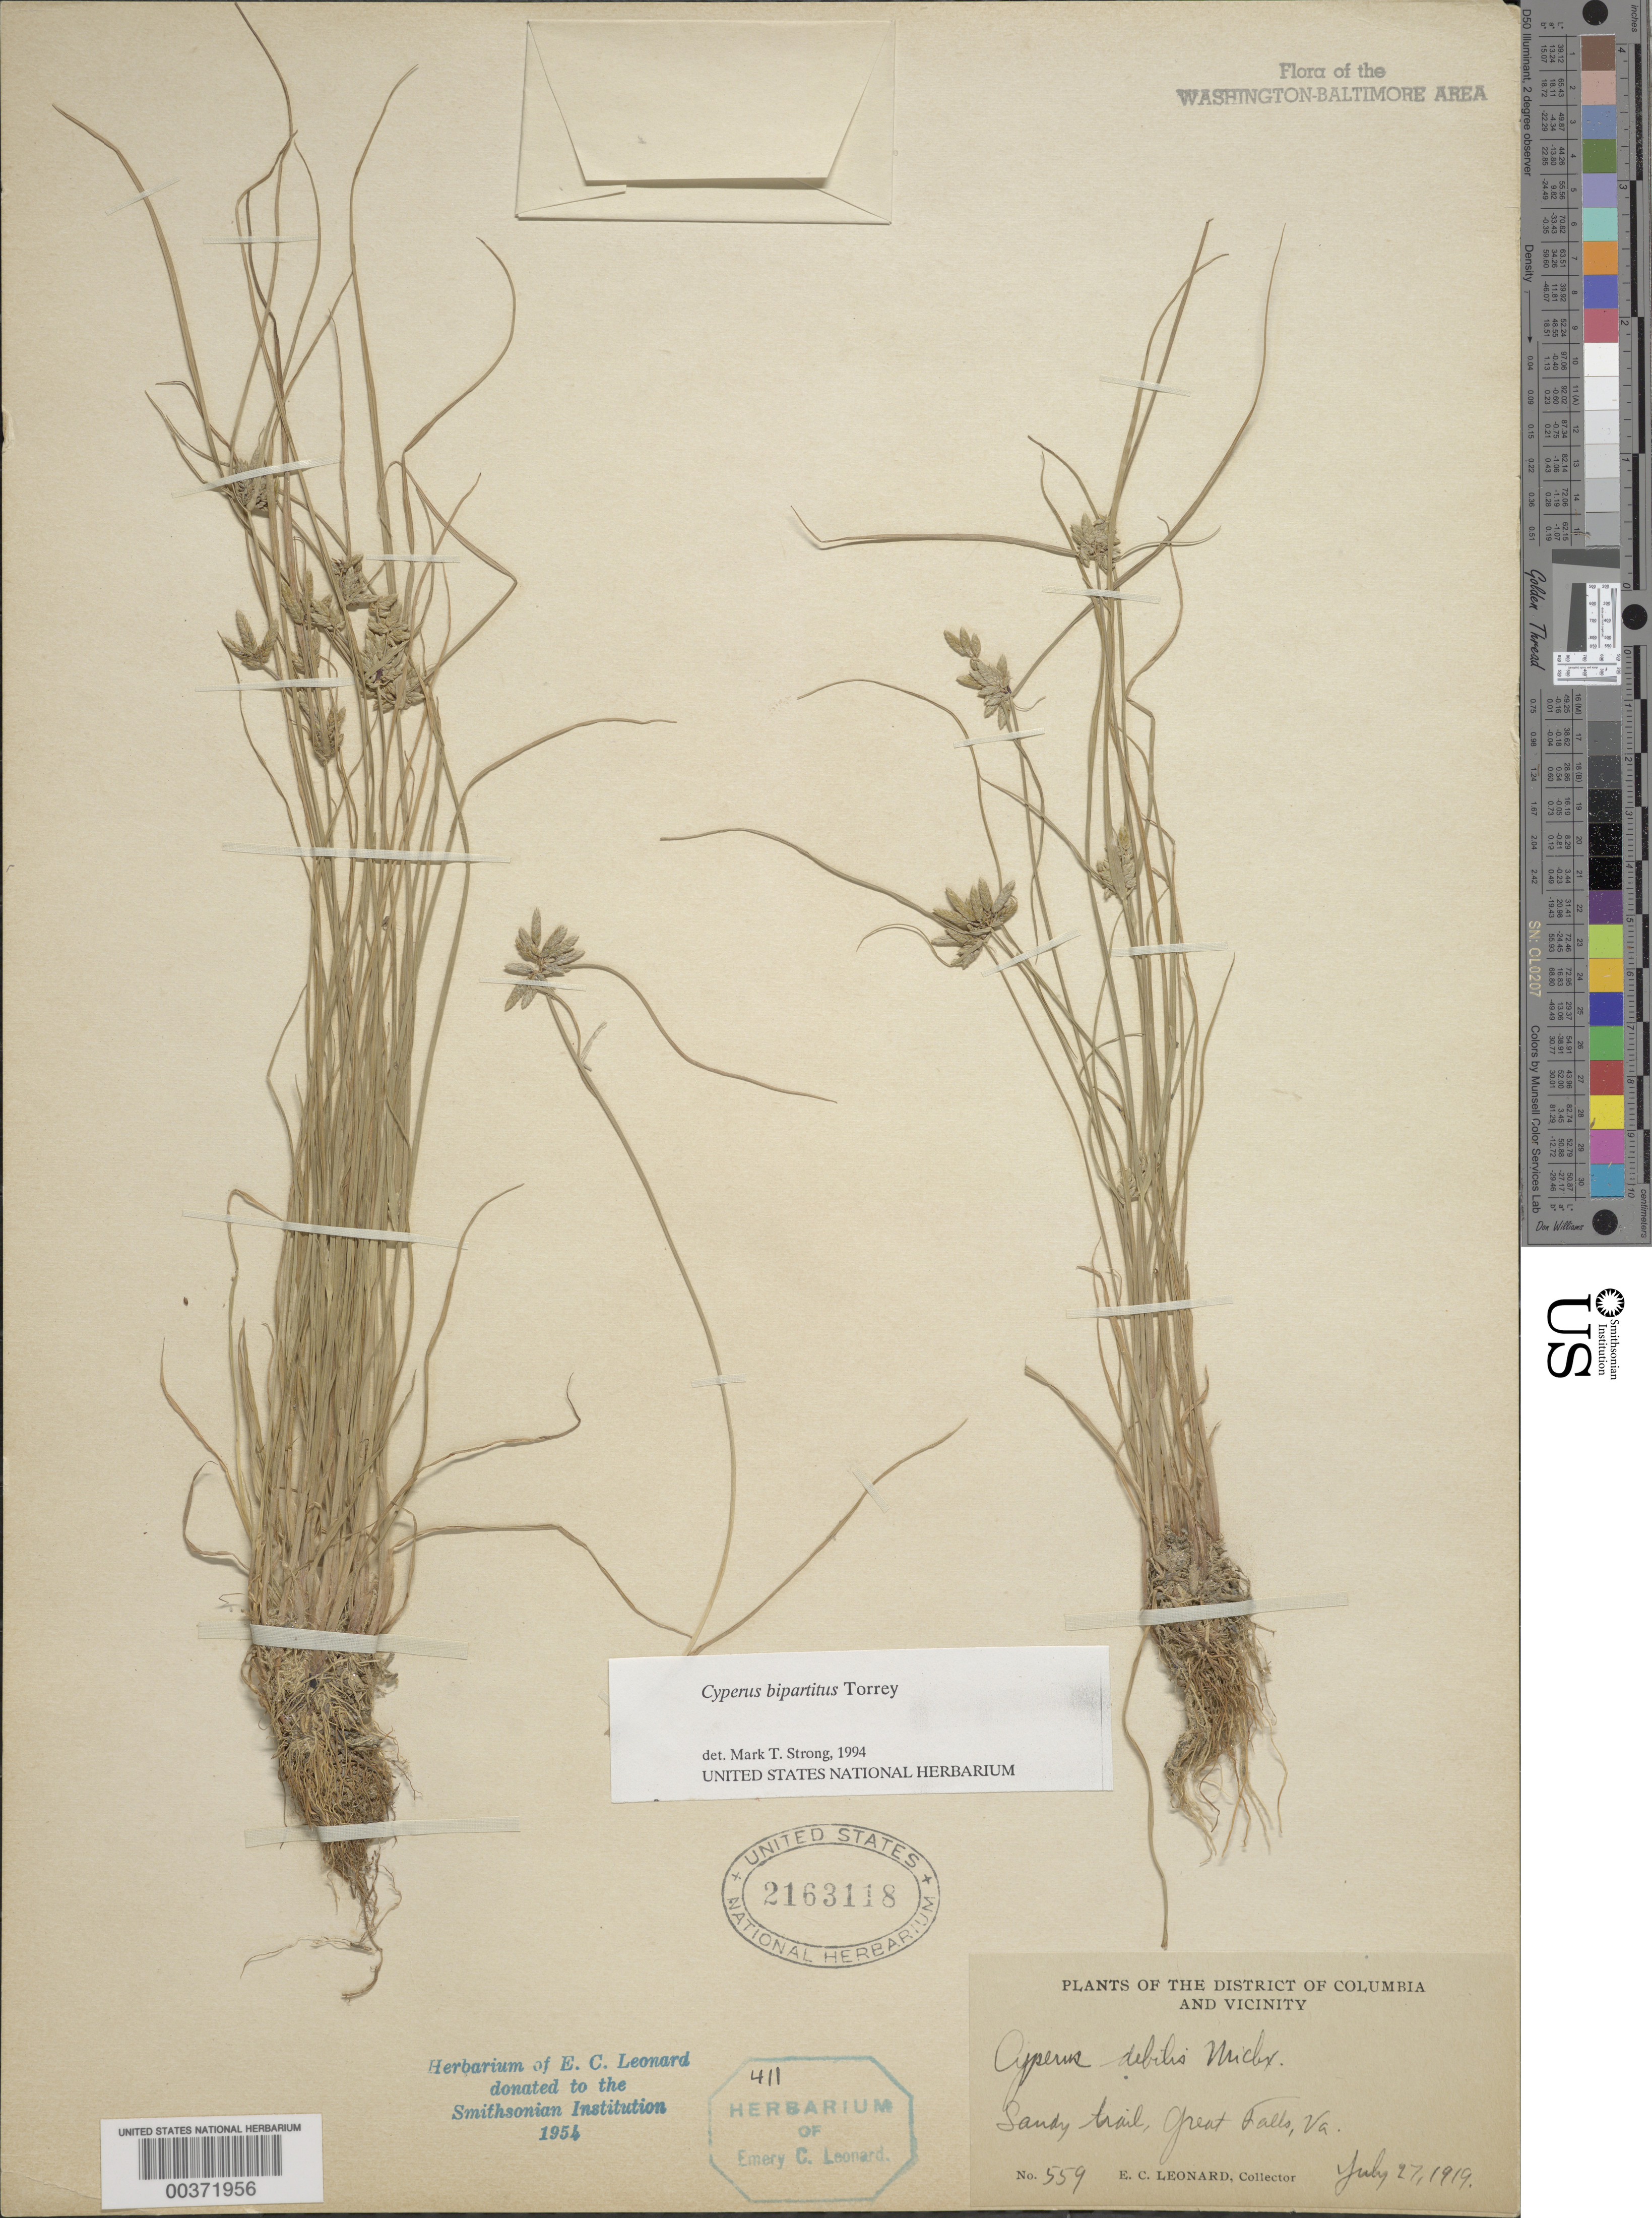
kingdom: Plantae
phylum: Tracheophyta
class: Liliopsida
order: Poales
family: Cyperaceae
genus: Cyperus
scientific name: Cyperus bipartitus Torr.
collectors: E. C. Leonard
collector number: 559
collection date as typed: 27 Jul 1919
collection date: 1919-07-27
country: United States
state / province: Virginia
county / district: Fairfax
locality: Great Falls C. & O. Canal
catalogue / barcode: US 2163118